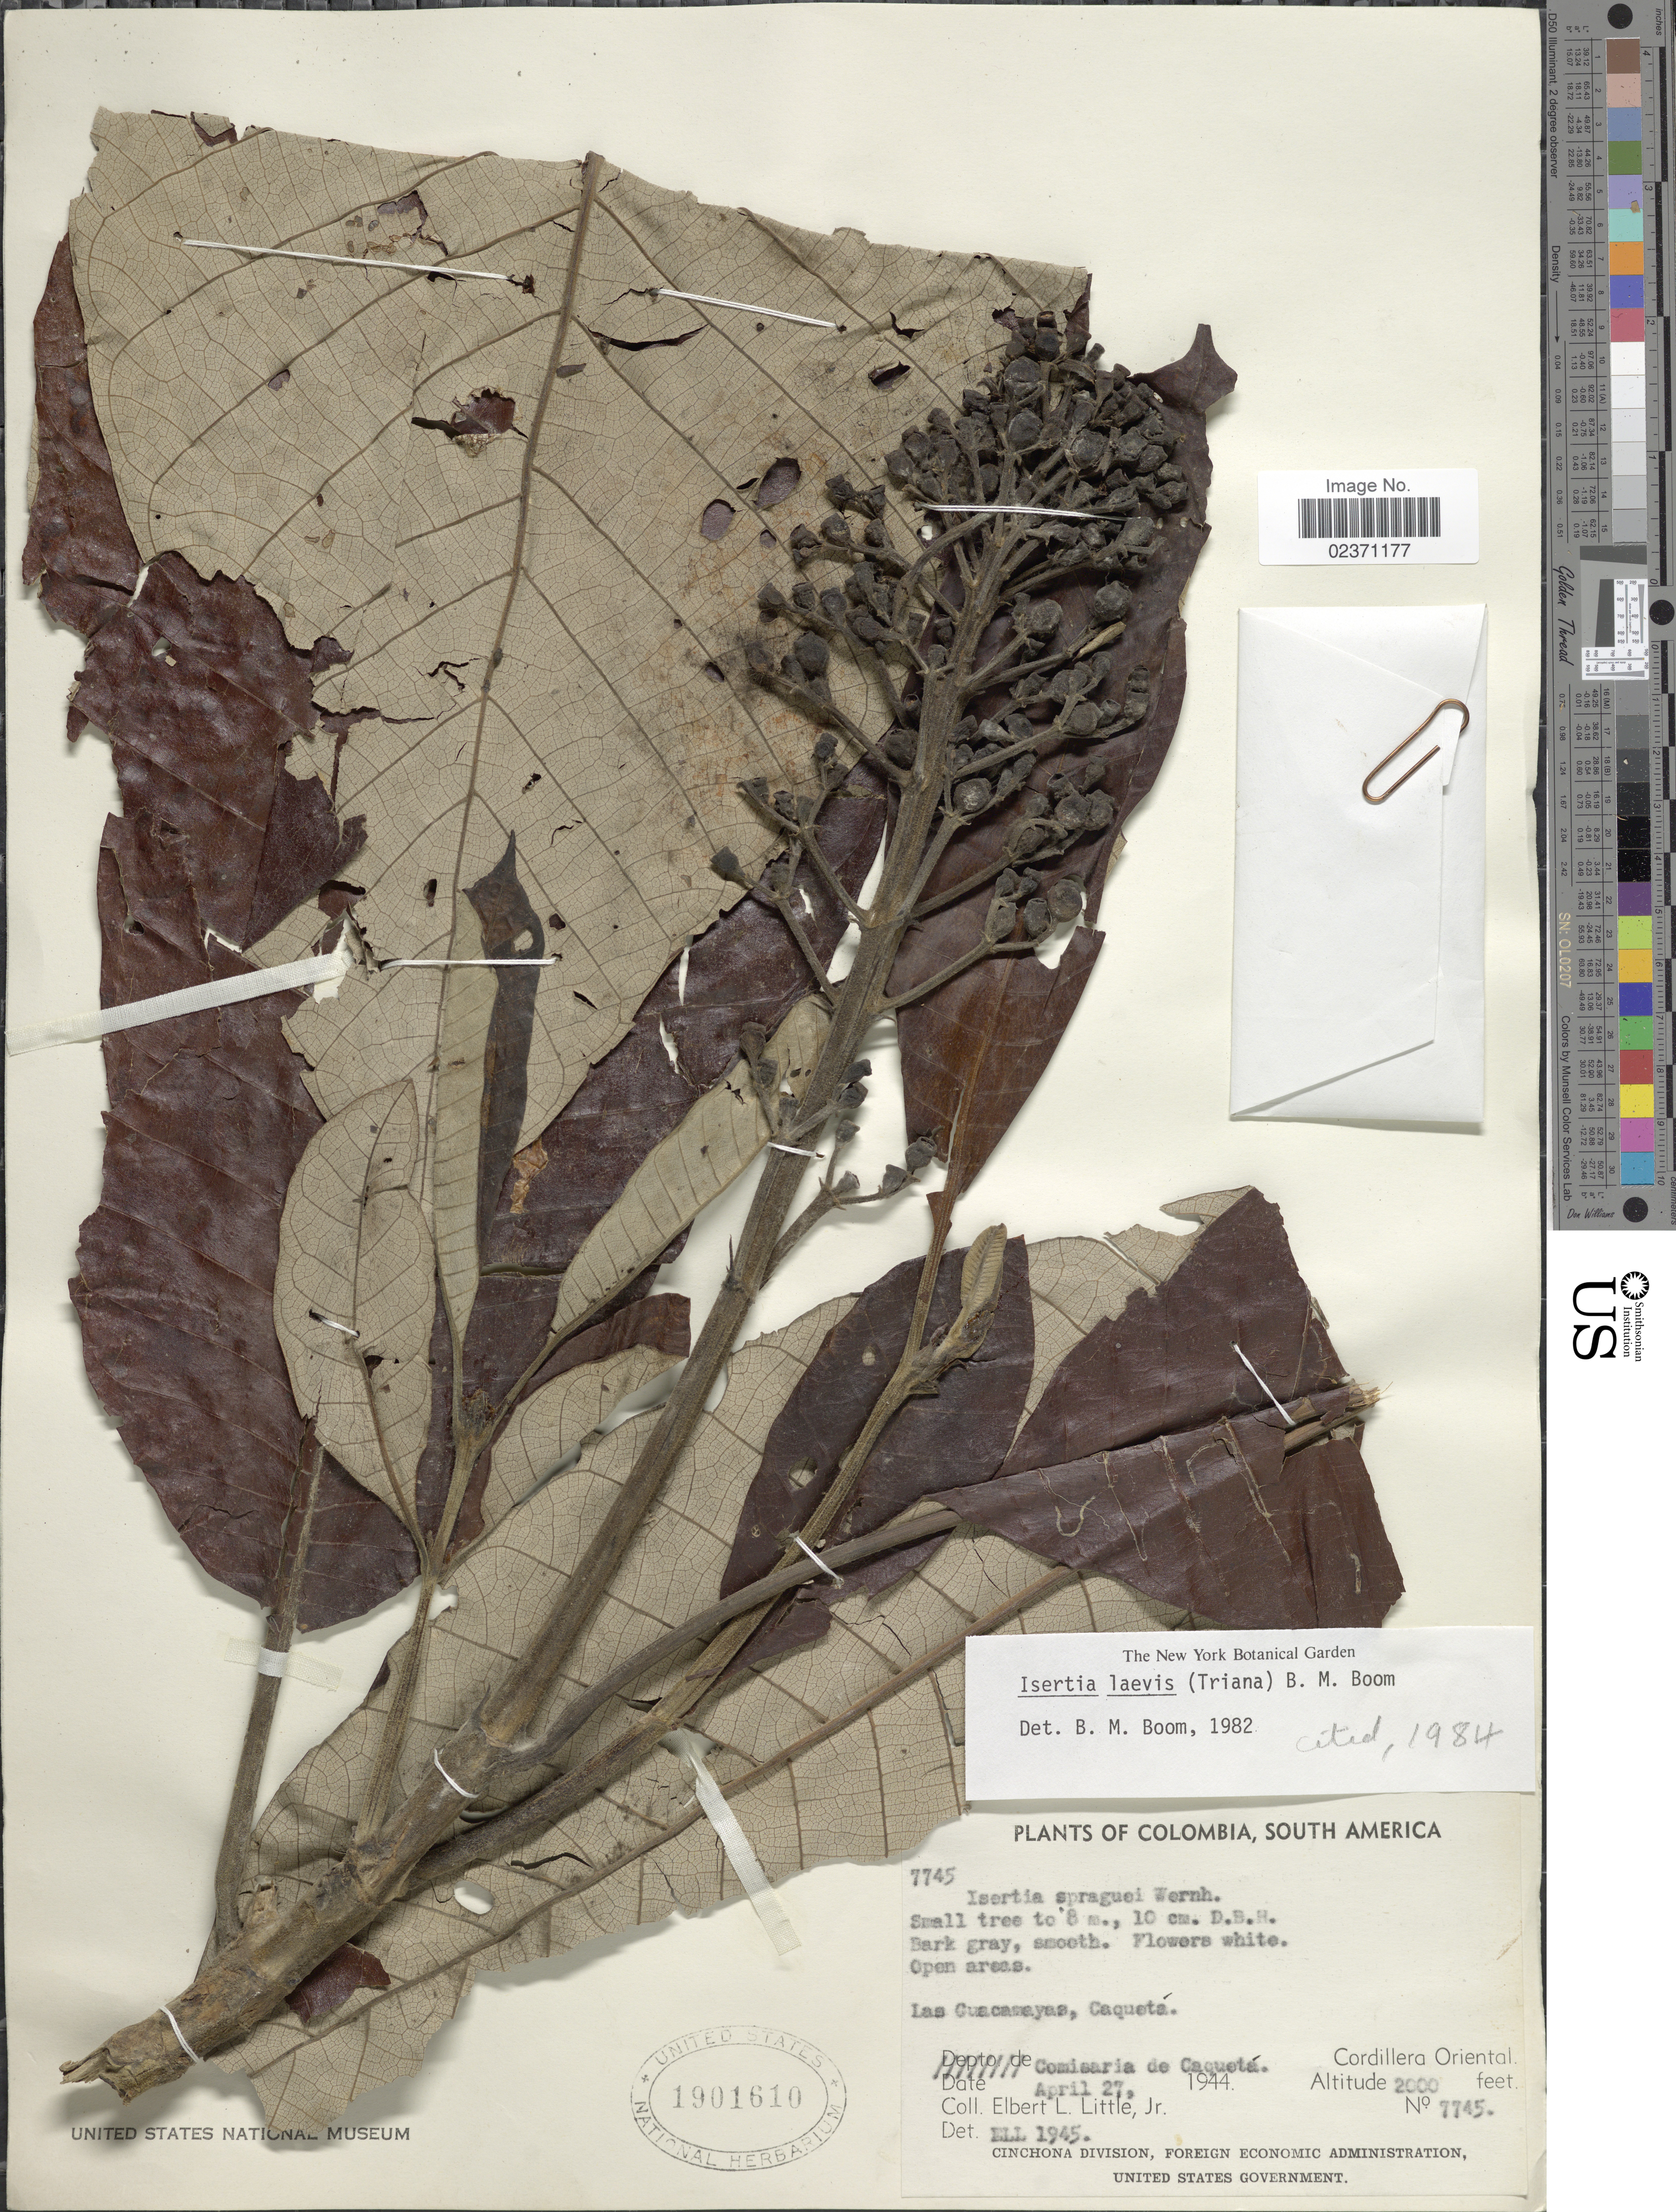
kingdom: Plantae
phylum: Tracheophyta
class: Magnoliopsida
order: Gentianales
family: Rubiaceae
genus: Isertia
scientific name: Isertia laevis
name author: (Triana) B.M. Boom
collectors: E. L. Little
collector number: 7745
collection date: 1944-04-27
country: Colombia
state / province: Caquetá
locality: Las Gaucamayas. Comisaria de Caqueta. Cordillera Oriental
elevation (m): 610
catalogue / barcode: US 1901610